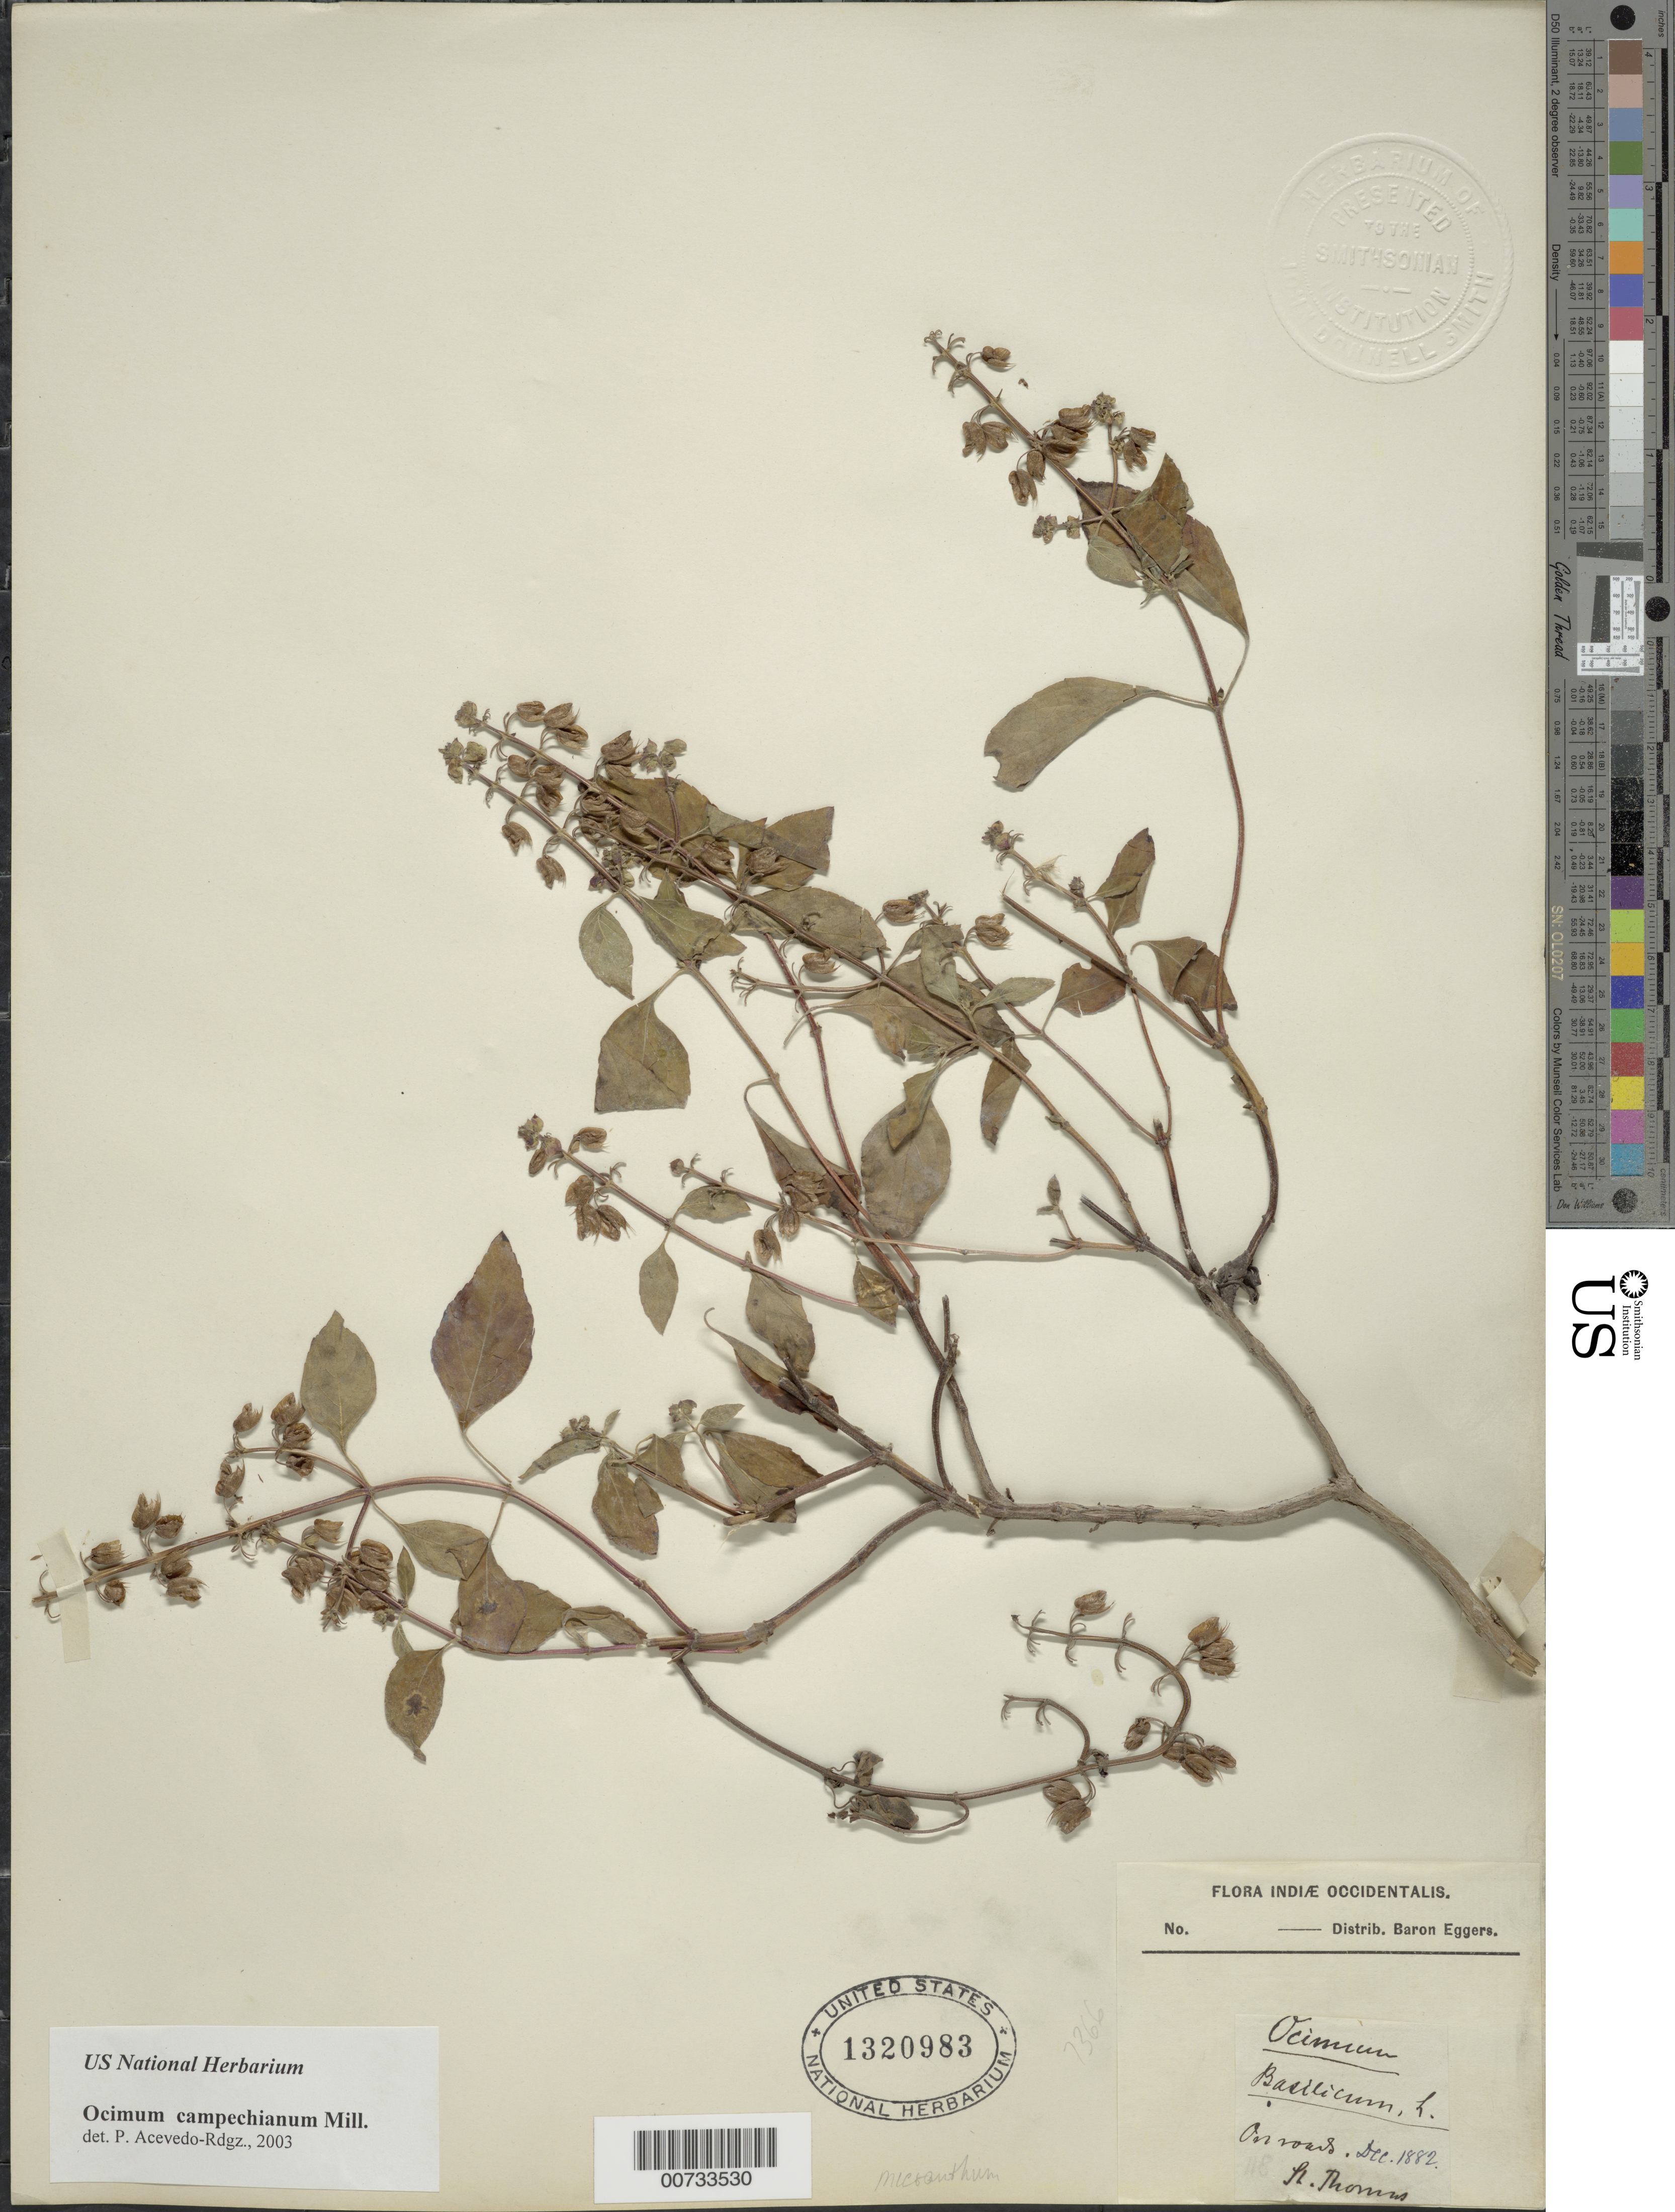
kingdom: Plantae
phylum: Tracheophyta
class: Magnoliopsida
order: Lamiales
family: Lamiaceae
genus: Ocimum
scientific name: Ocimum campechianum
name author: Mill.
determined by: Acevedo-Rodríguez, P., (BOT), Smithsonian Institution - National Museum of Natural History (UNITED STATES)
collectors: H. F. A. von Eggers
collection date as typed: Dec 1882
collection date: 1882-12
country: U.S. Virgin Islands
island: St. Thomas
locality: St. Thomas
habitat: On road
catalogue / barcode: US 1320983